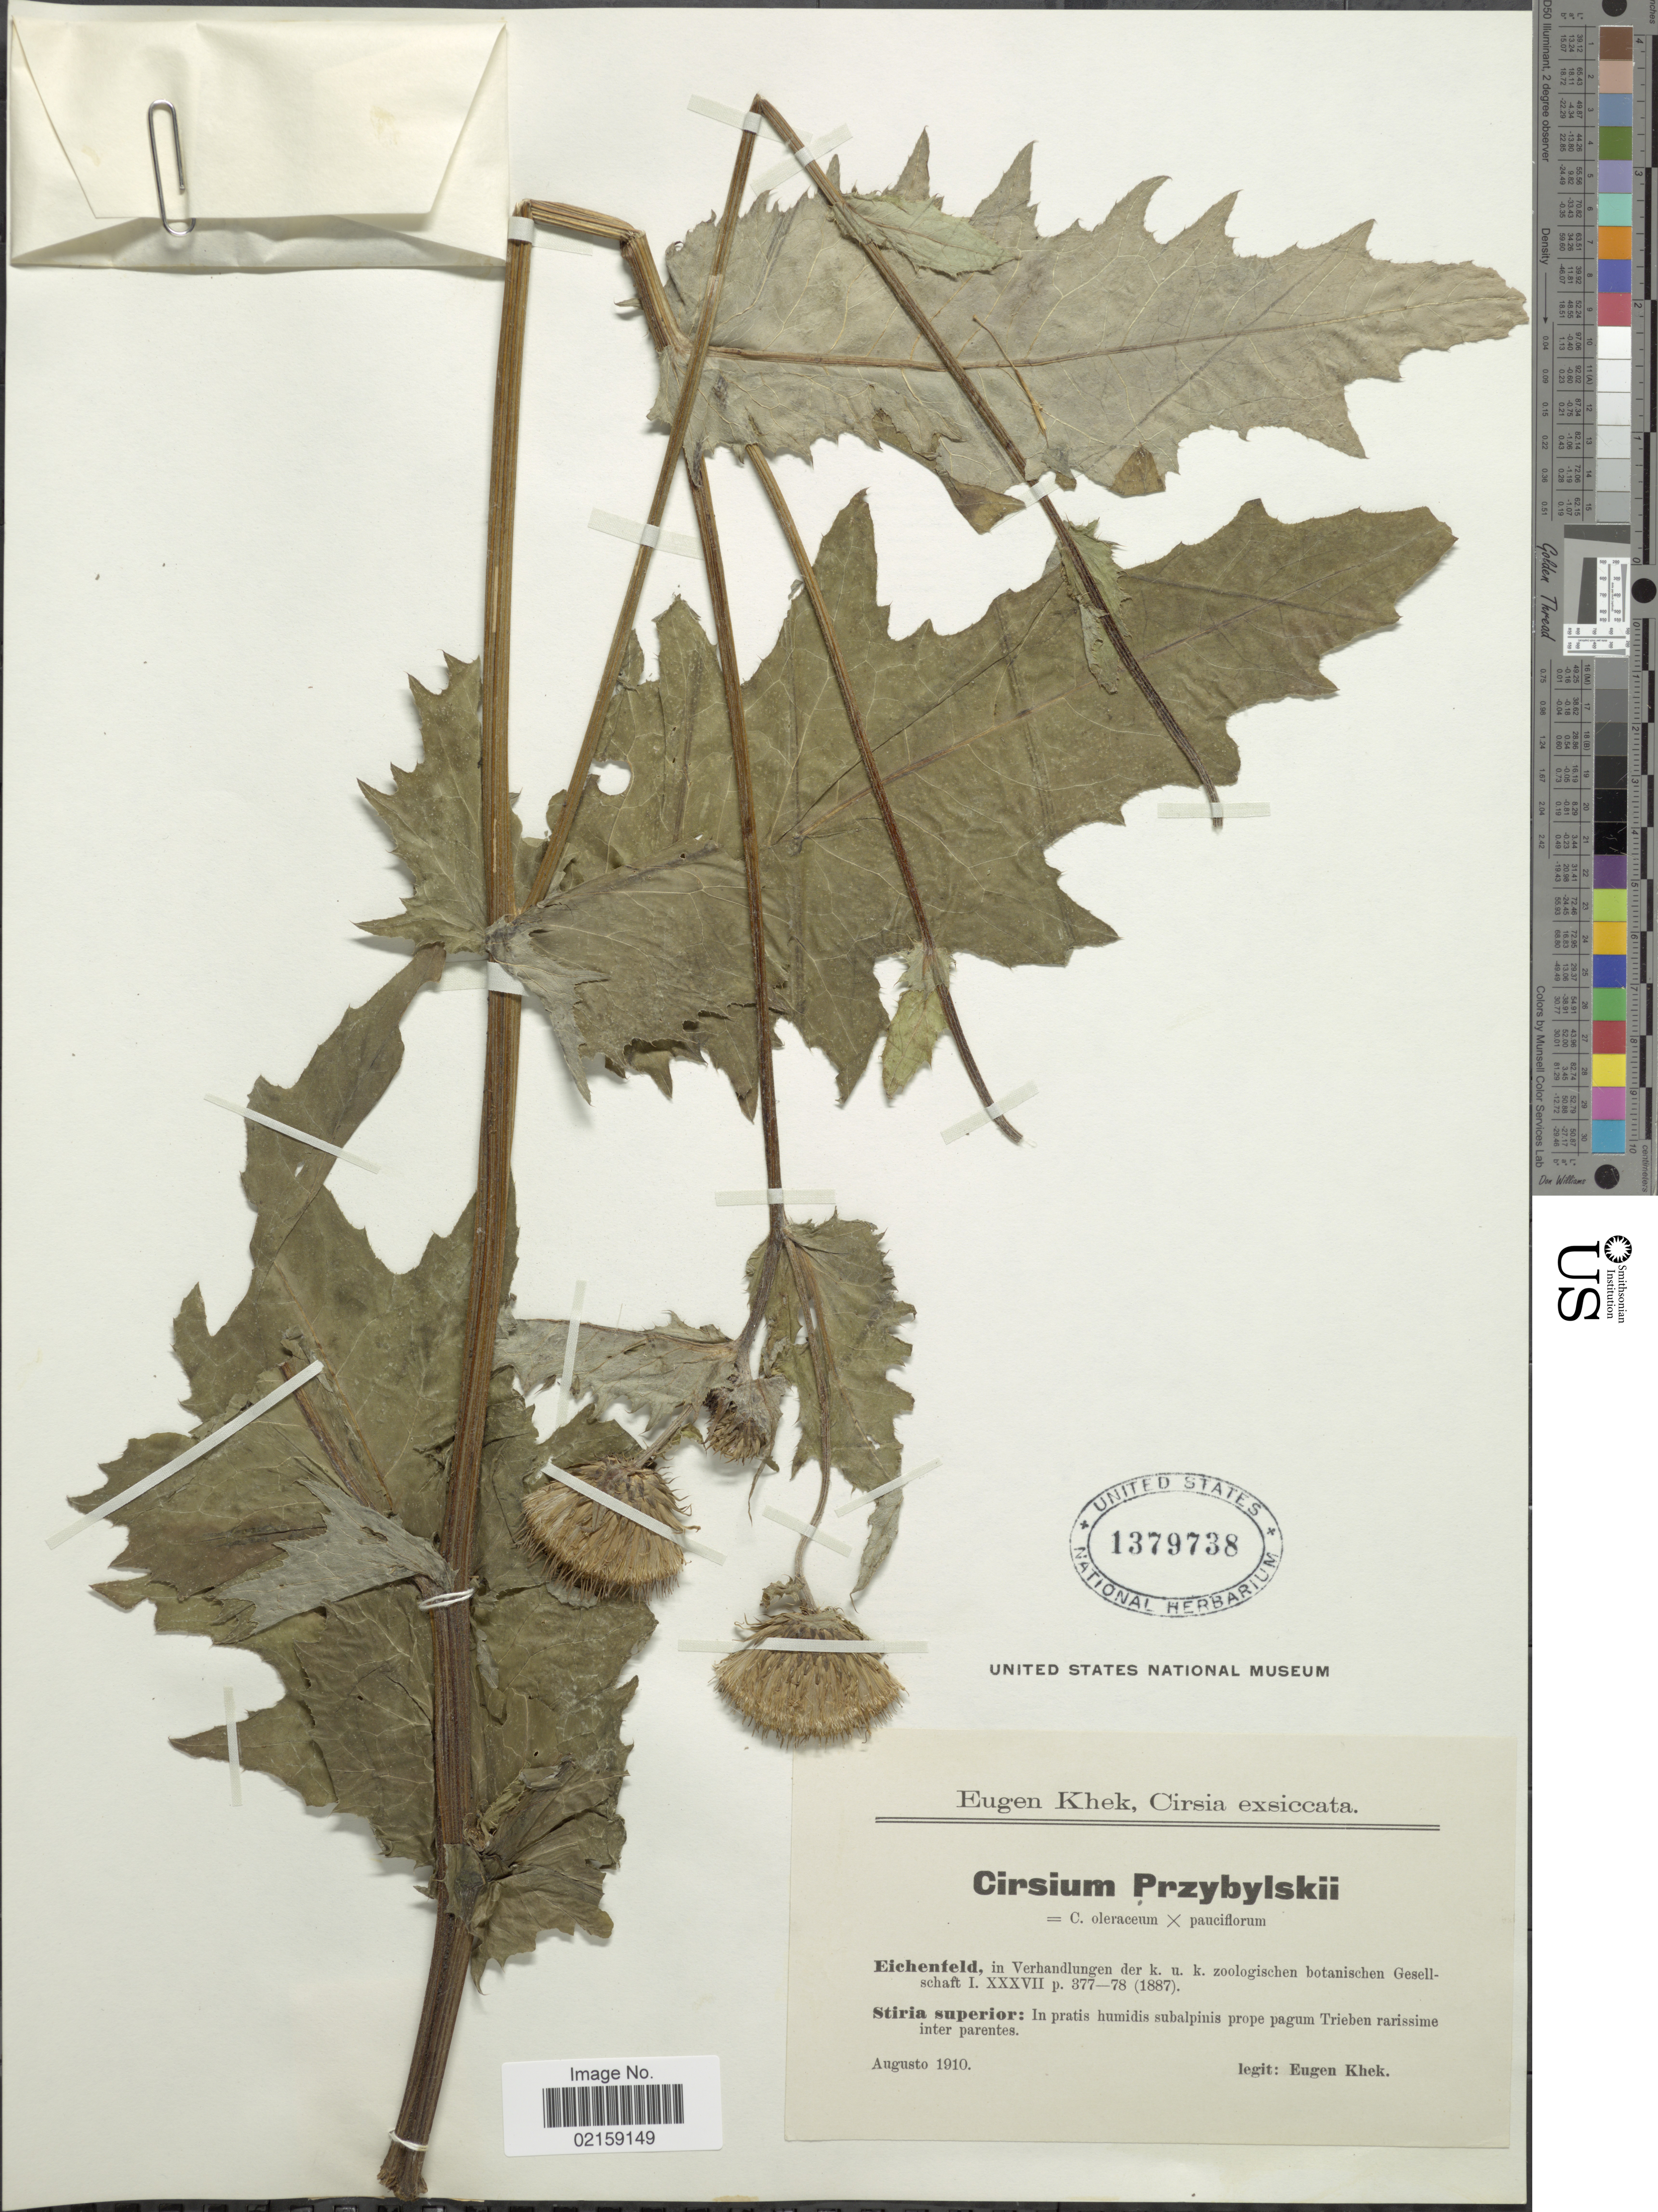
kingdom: Plantae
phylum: Tracheophyta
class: Magnoliopsida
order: Asterales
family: Asteraceae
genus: Cirsium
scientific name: Cirsium przybylskii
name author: Eichenf.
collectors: E. J. Khek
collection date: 1910-08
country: Austria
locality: Cirsia exsiccata, Stiria superior: in pratis humidis subalpinis prope pagum Trieben rarissime inter parentes.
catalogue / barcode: US 1379738